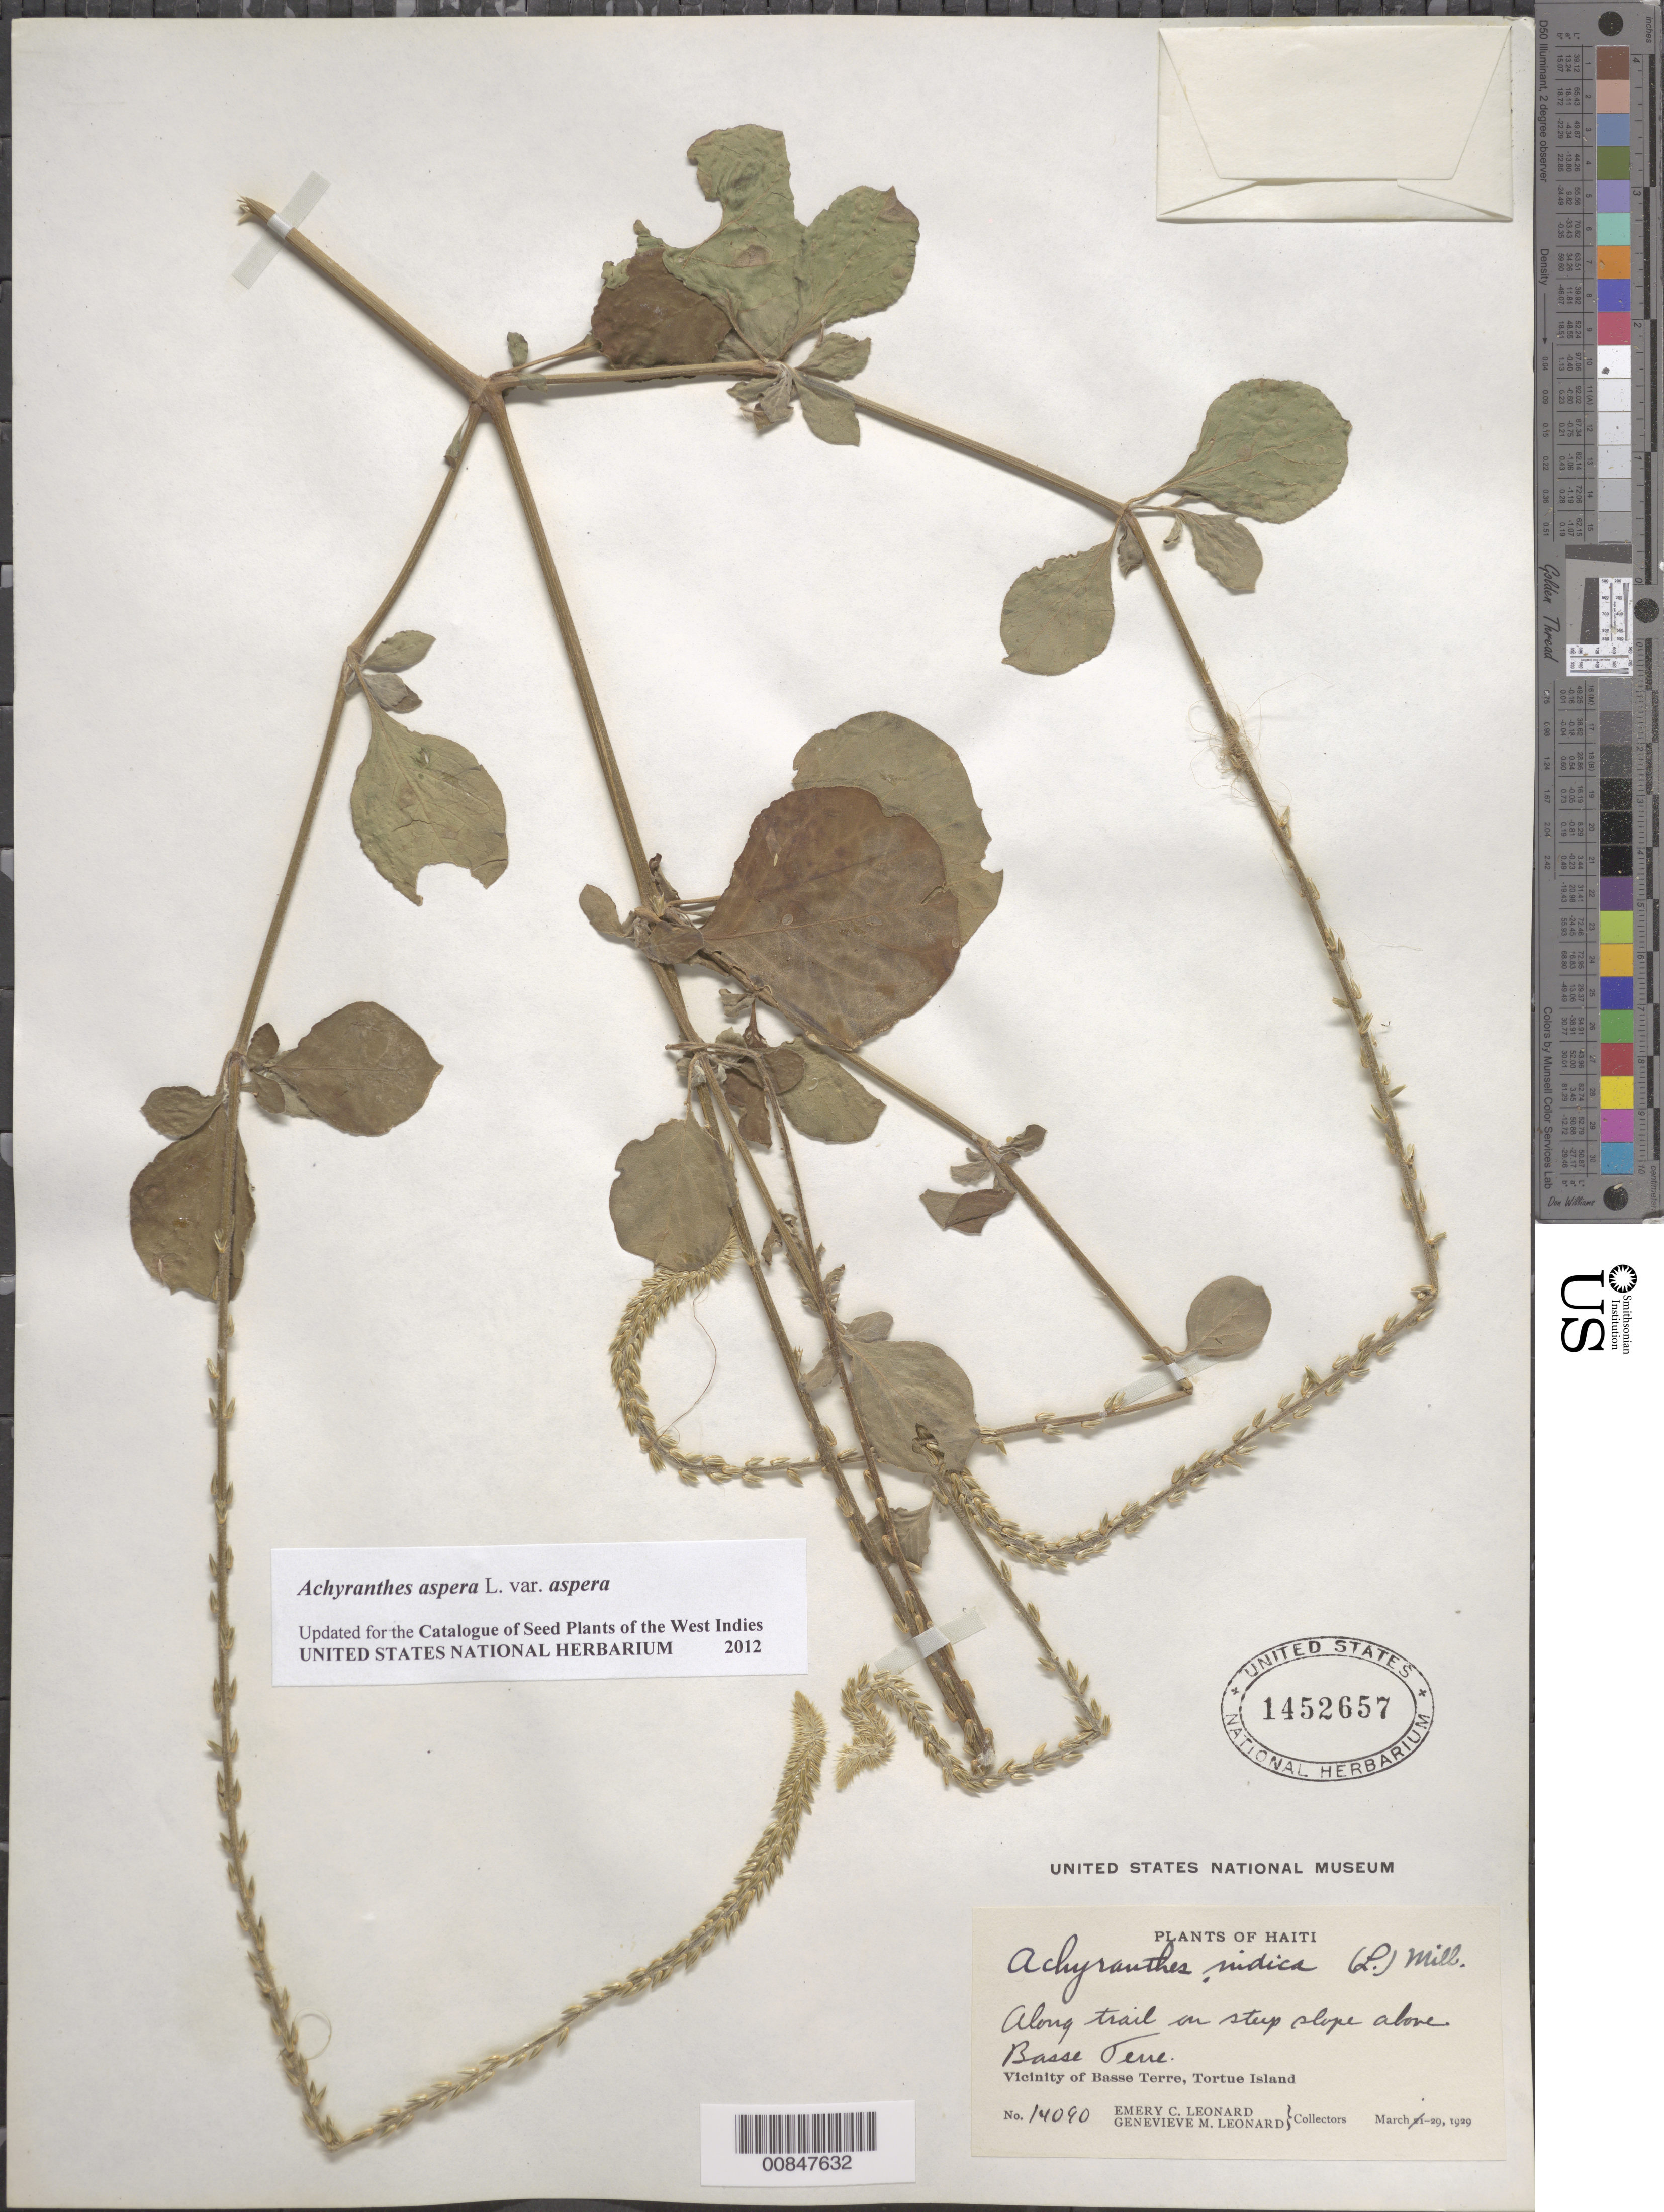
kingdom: Plantae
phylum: Tracheophyta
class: Magnoliopsida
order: Caryophyllales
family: Amaranthaceae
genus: Achyranthes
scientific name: Achyranthes aspera var. aspera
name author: L.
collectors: E. C. Leonard & G. M. Leonard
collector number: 14090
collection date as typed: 29 Mar 1929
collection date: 1929-03-29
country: Haiti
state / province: Nord-Óuest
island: Île de la Tortue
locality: Vicinity of Basse Terre, Tortue Island. Along trail on steep slope above Basse Terre.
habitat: Trail on steep slope.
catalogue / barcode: US 1452657